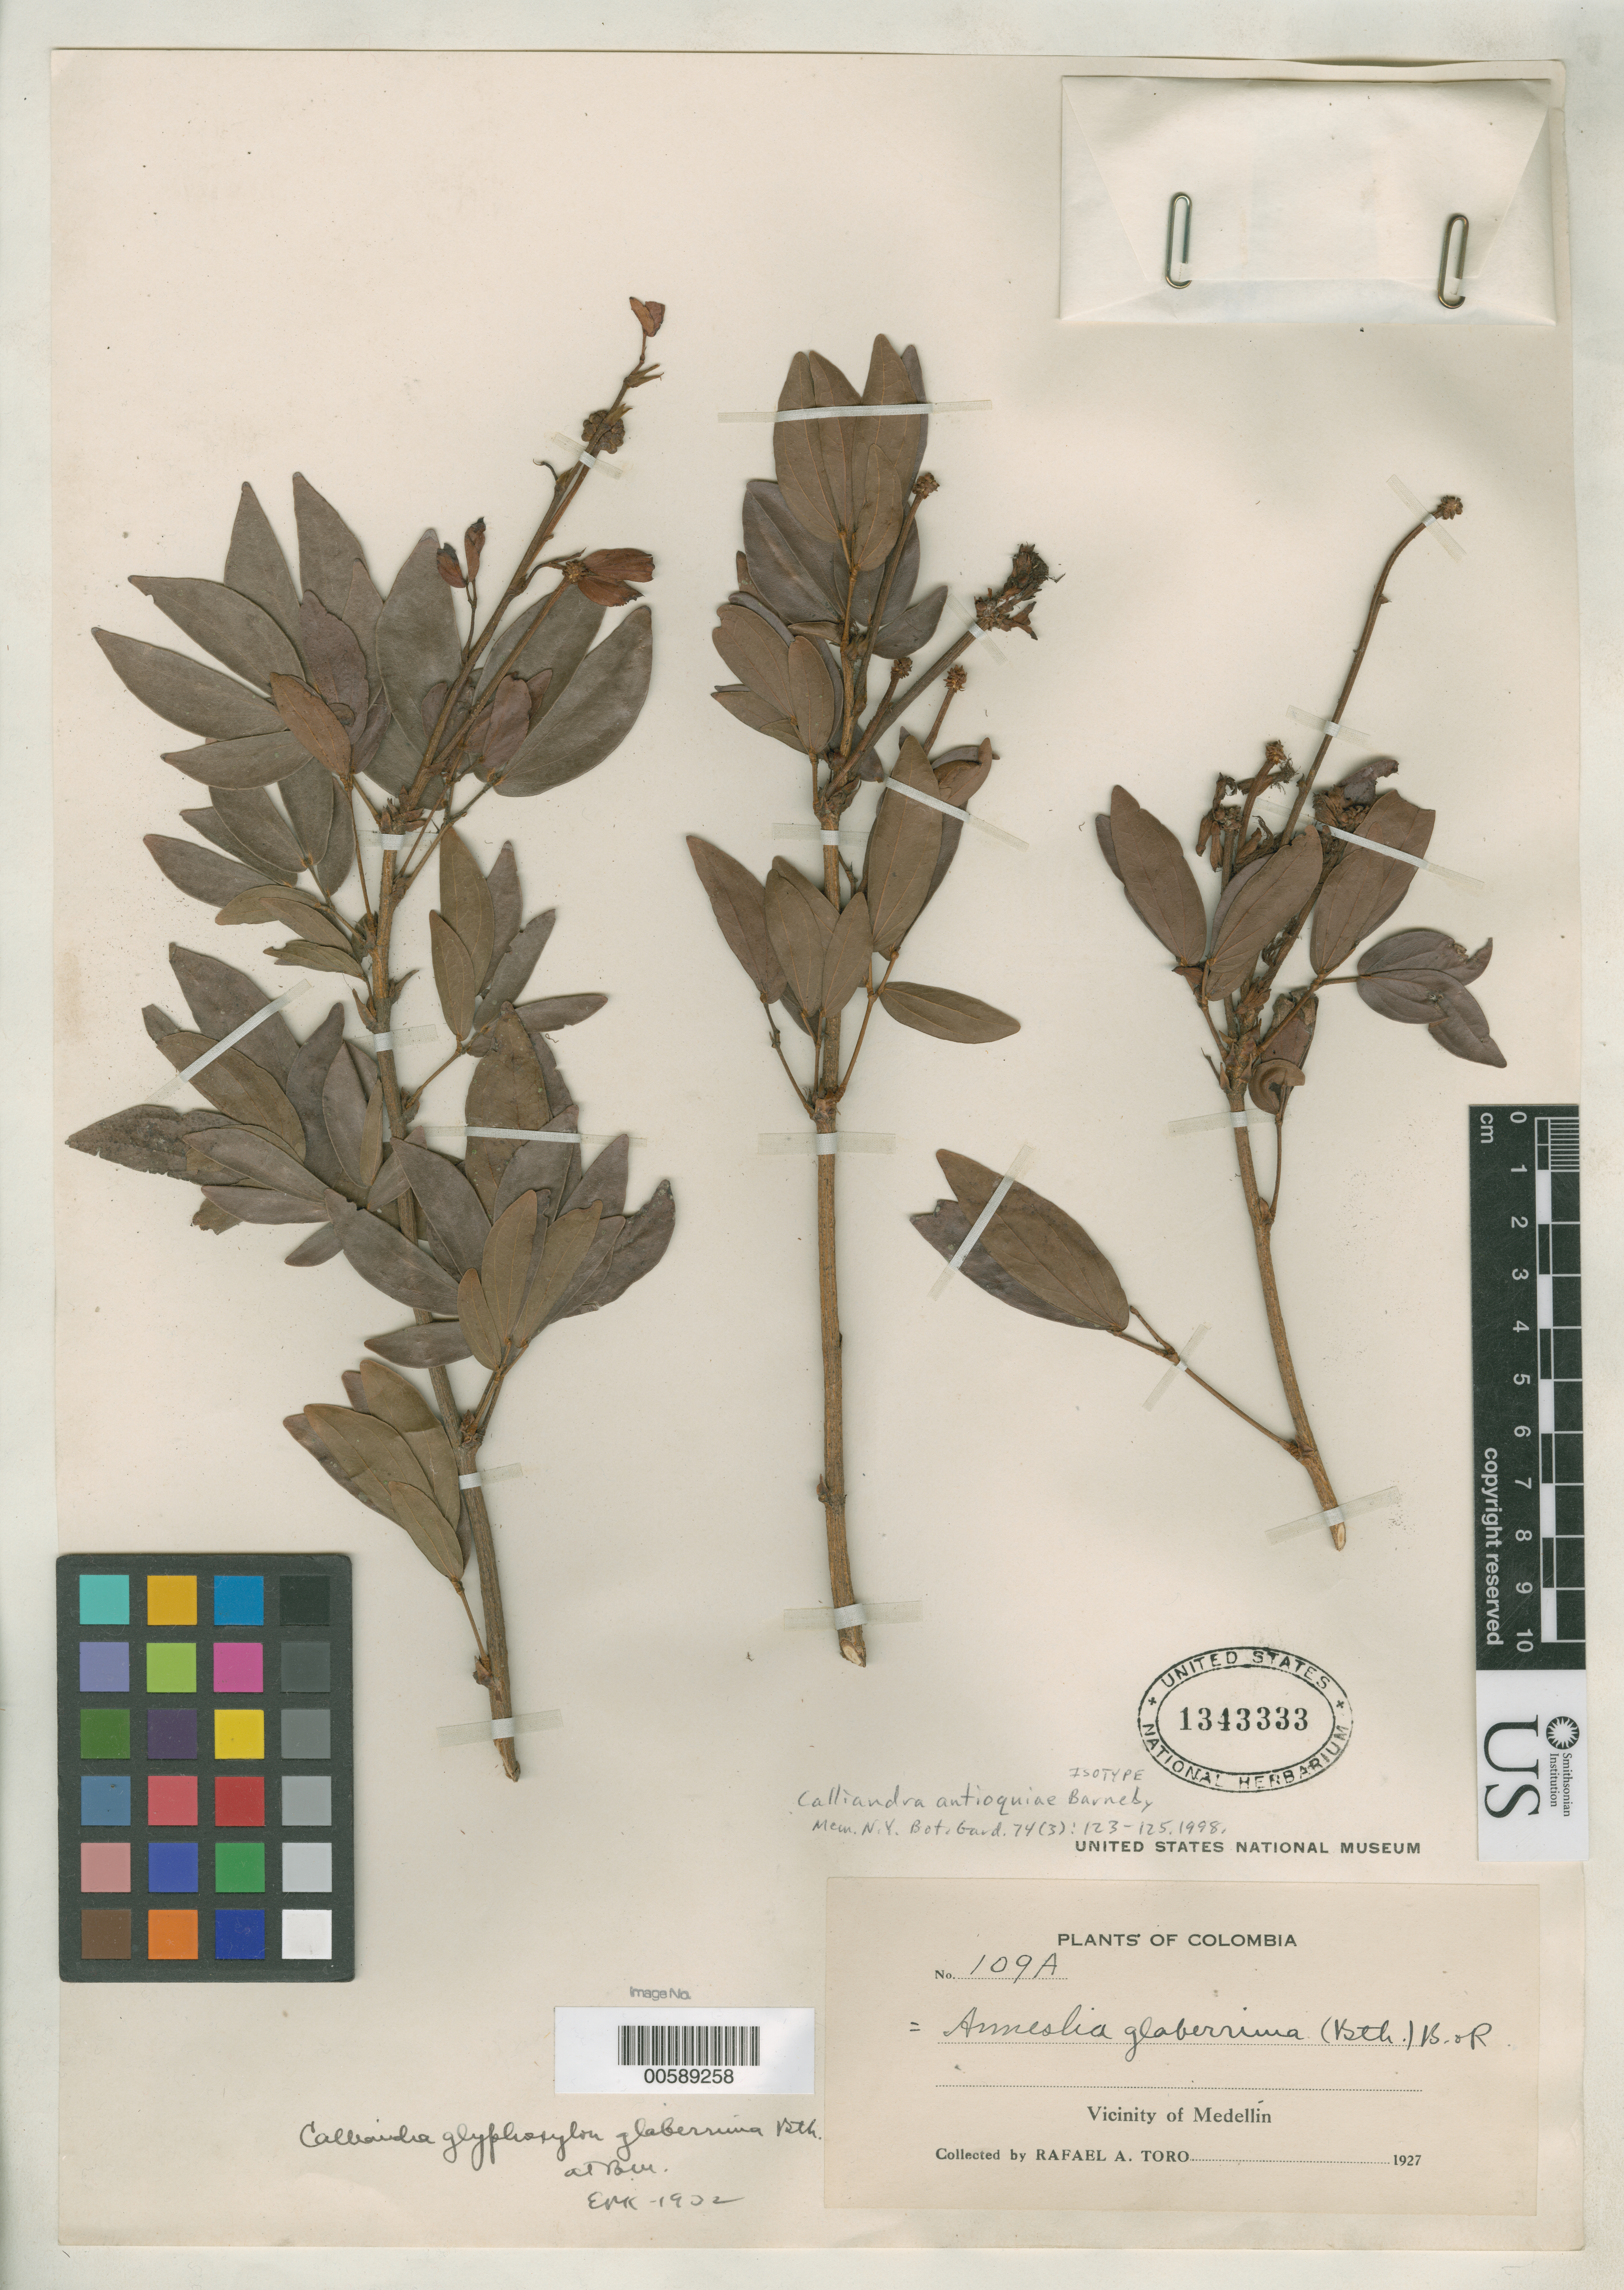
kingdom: Plantae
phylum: Tracheophyta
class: Magnoliopsida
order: Fabales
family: Fabaceae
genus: Calliandra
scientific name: Calliandra antioquiae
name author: Barneby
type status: Isotype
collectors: R. A. Toro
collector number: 109a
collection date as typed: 1927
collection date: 1927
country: Colombia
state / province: Antioquia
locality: Vicinity of Medellin.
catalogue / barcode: US 1343333